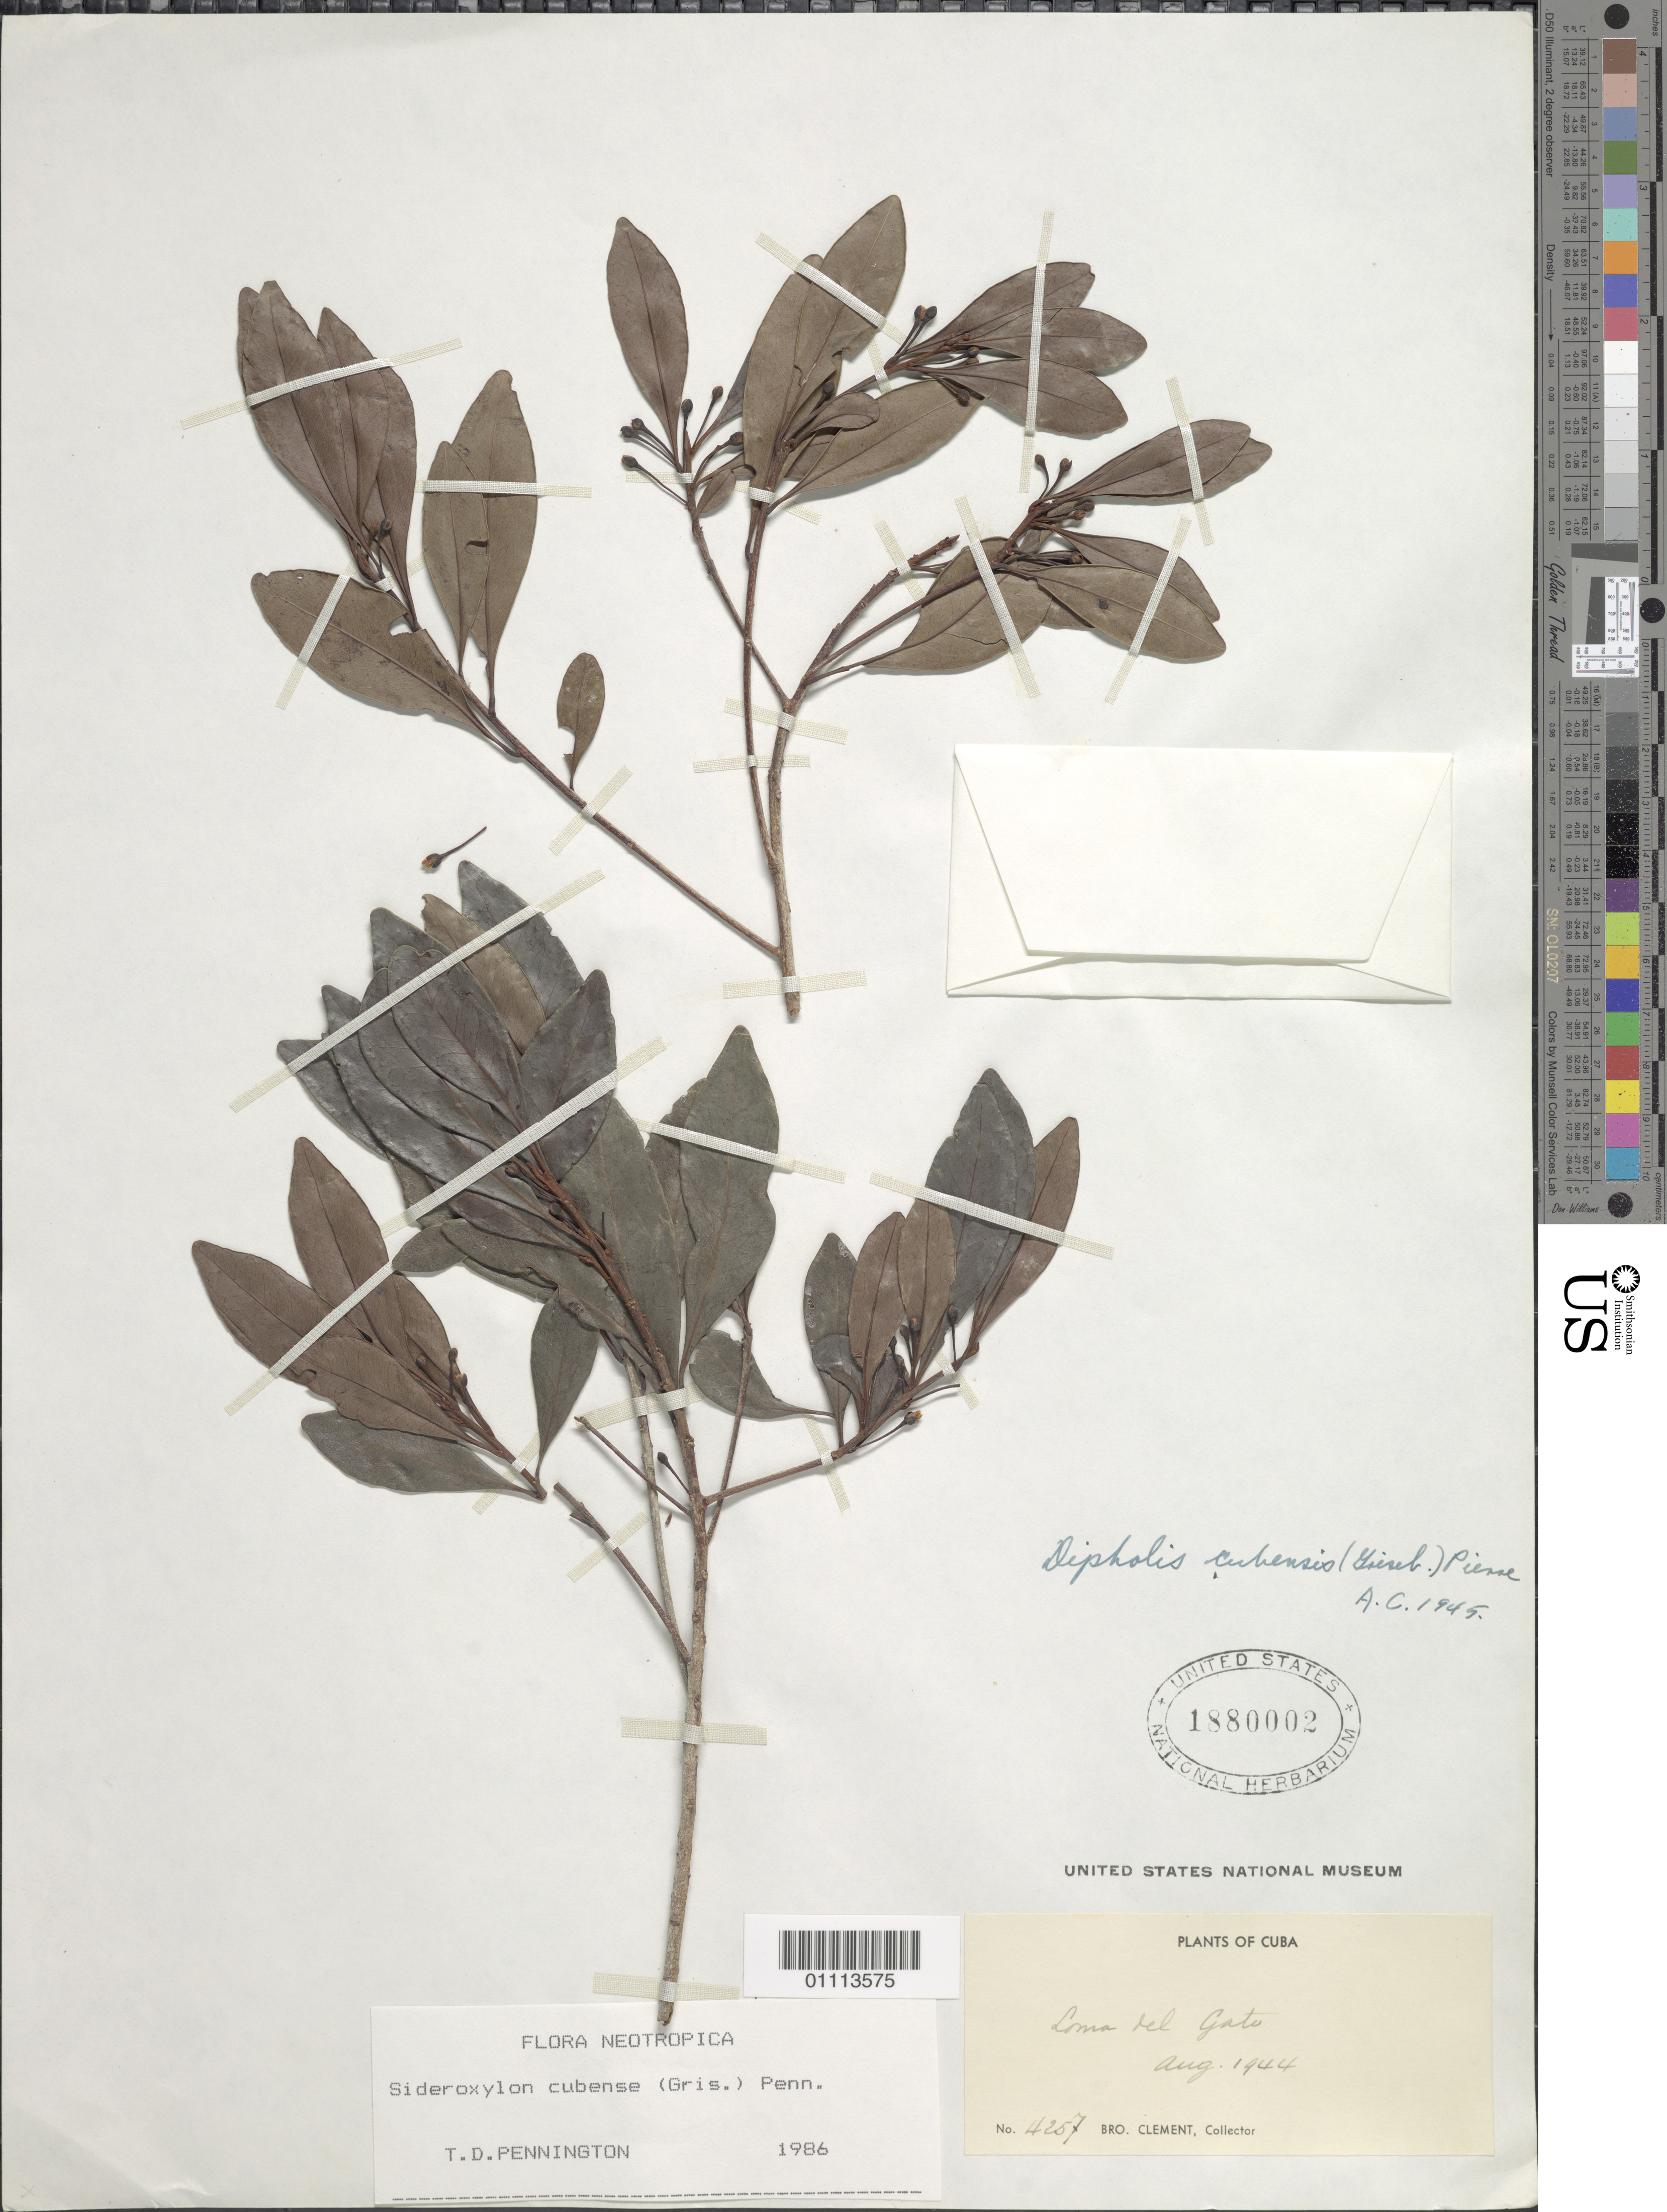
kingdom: Plantae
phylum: Tracheophyta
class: Magnoliopsida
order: Ericales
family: Sapotaceae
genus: Sideroxylon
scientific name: Sideroxylon cubense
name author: (Griseb.) T.D. Penn.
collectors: B. Clement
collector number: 4257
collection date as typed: Aug 1944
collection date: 1944-08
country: Cuba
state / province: Santiago de Cuba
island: Cuba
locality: Loma del Gato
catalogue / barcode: US 1880002